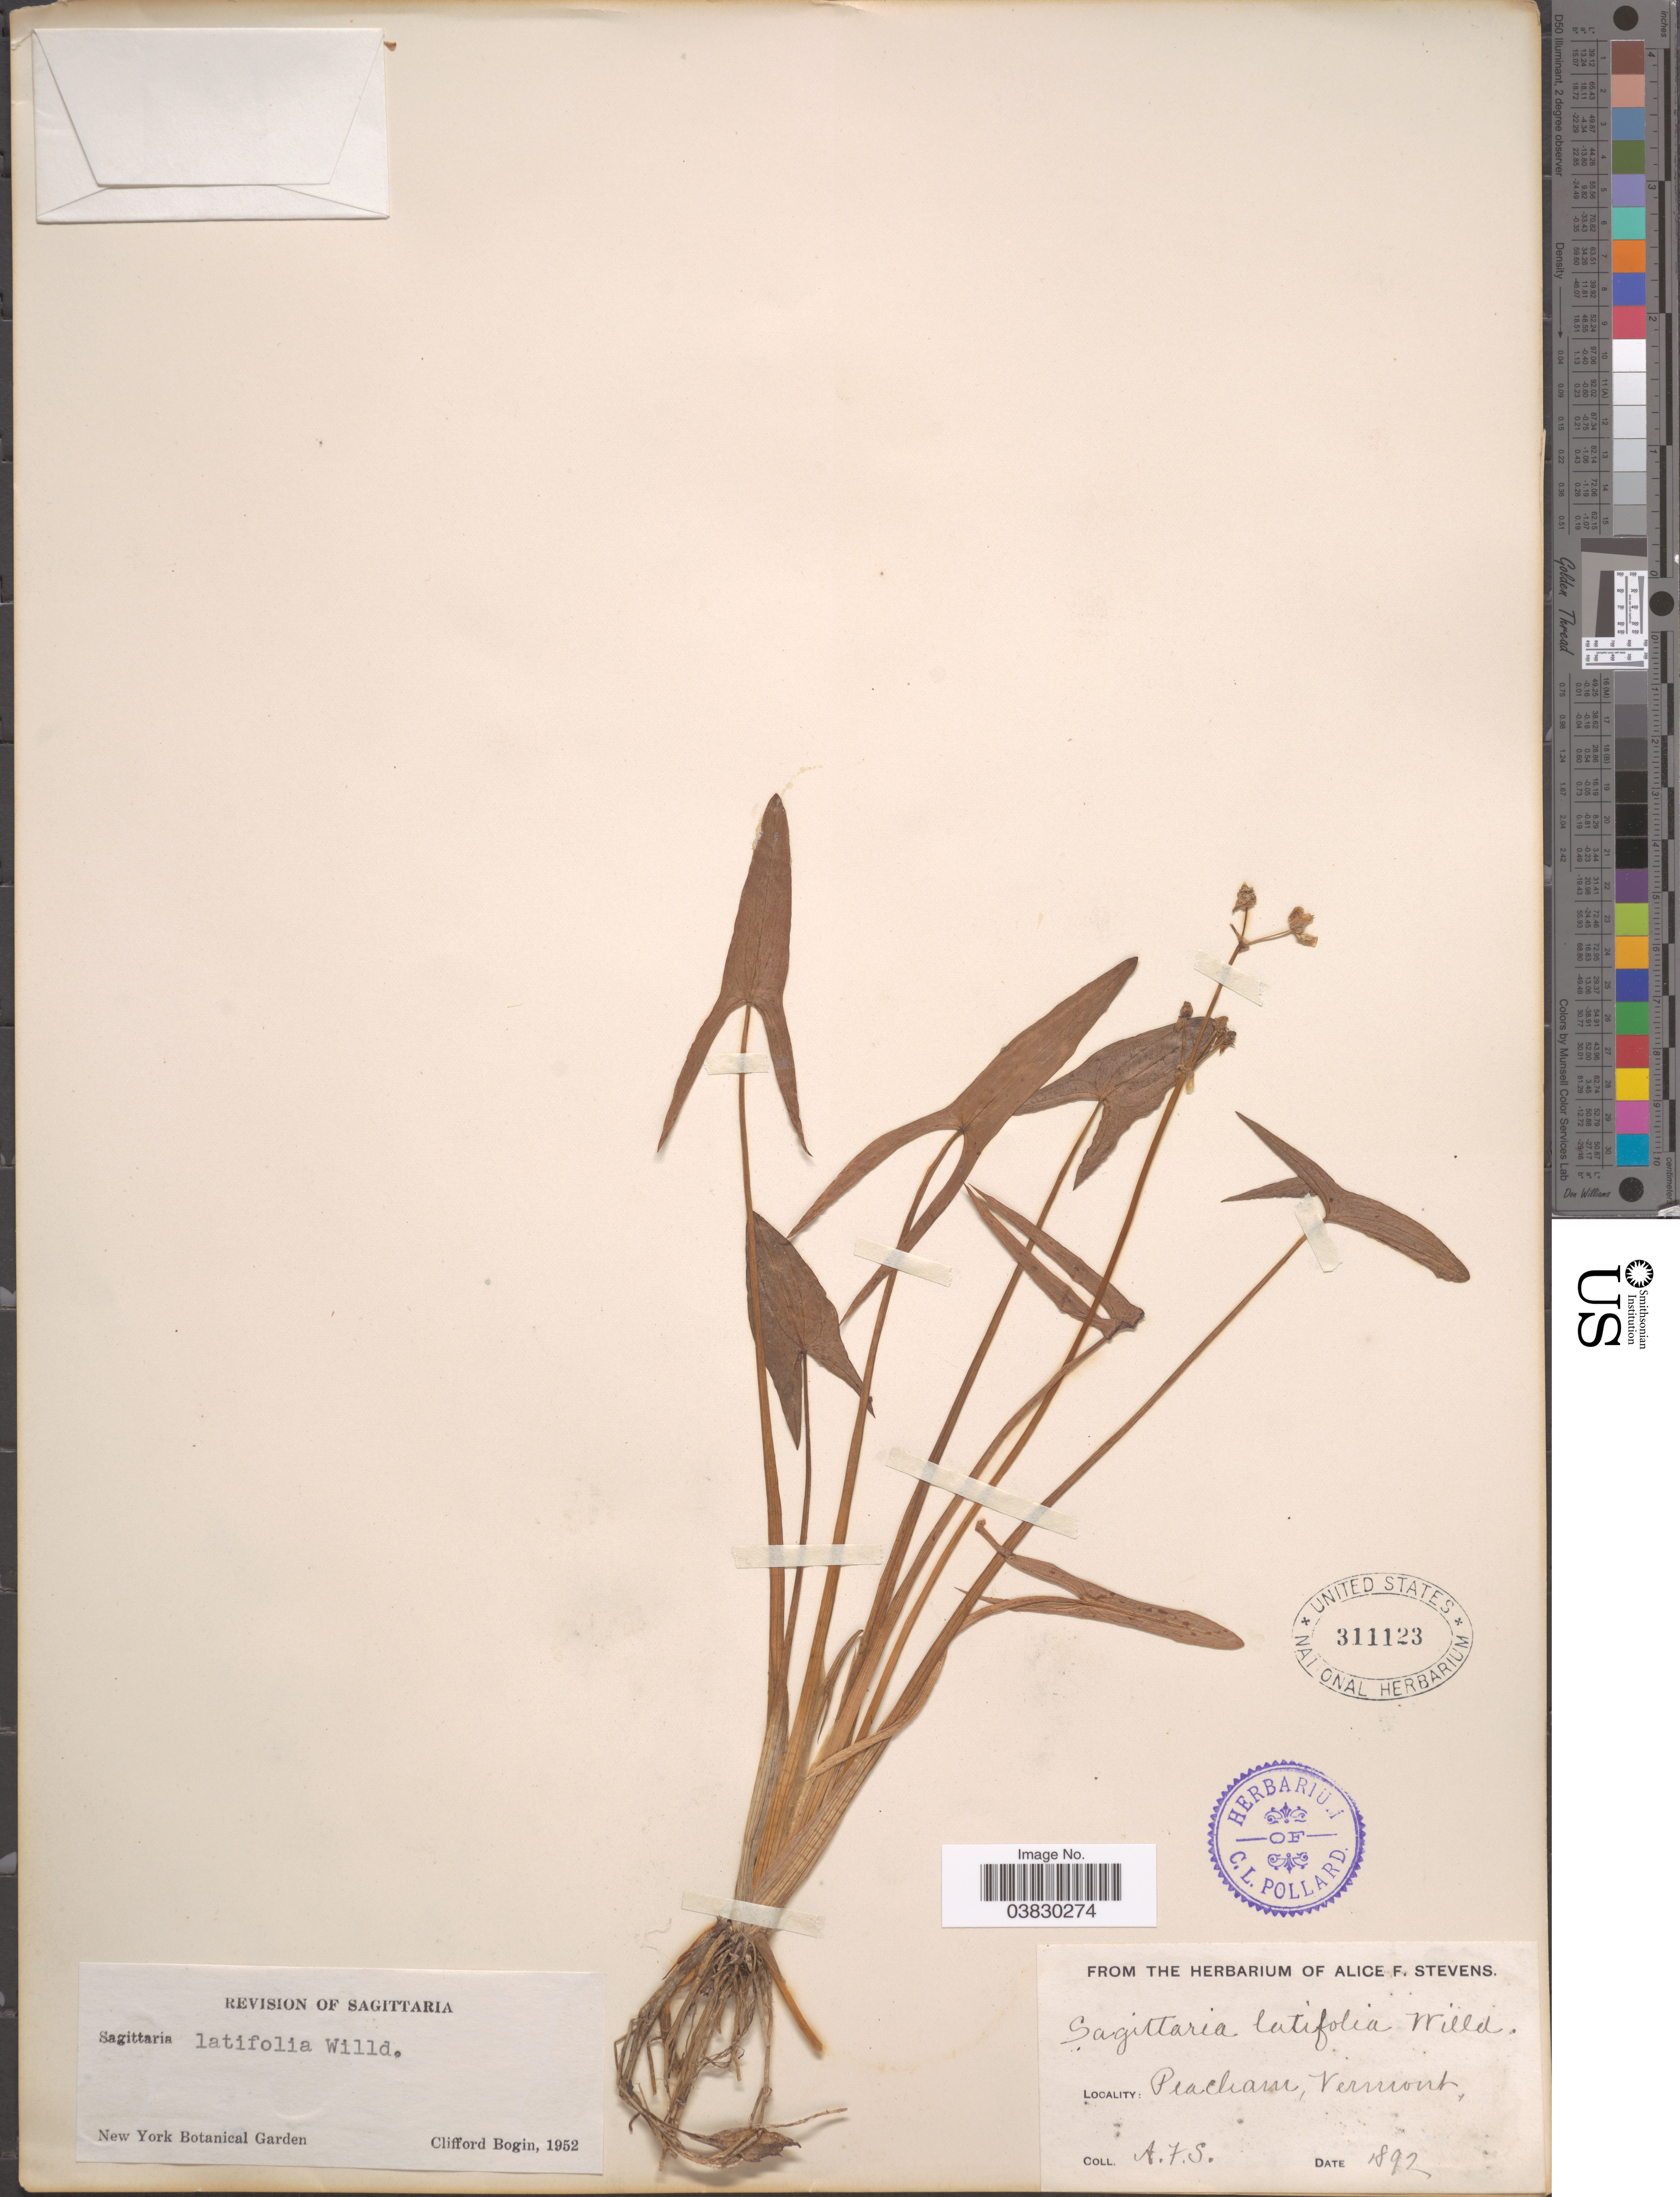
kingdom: Plantae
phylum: Tracheophyta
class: Liliopsida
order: Alismatales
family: Alismataceae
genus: Sagittaria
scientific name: Sagittaria latifolia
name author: Willd.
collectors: A. Stevens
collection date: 1892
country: United States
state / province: Vermont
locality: Peacham.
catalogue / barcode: US 311123